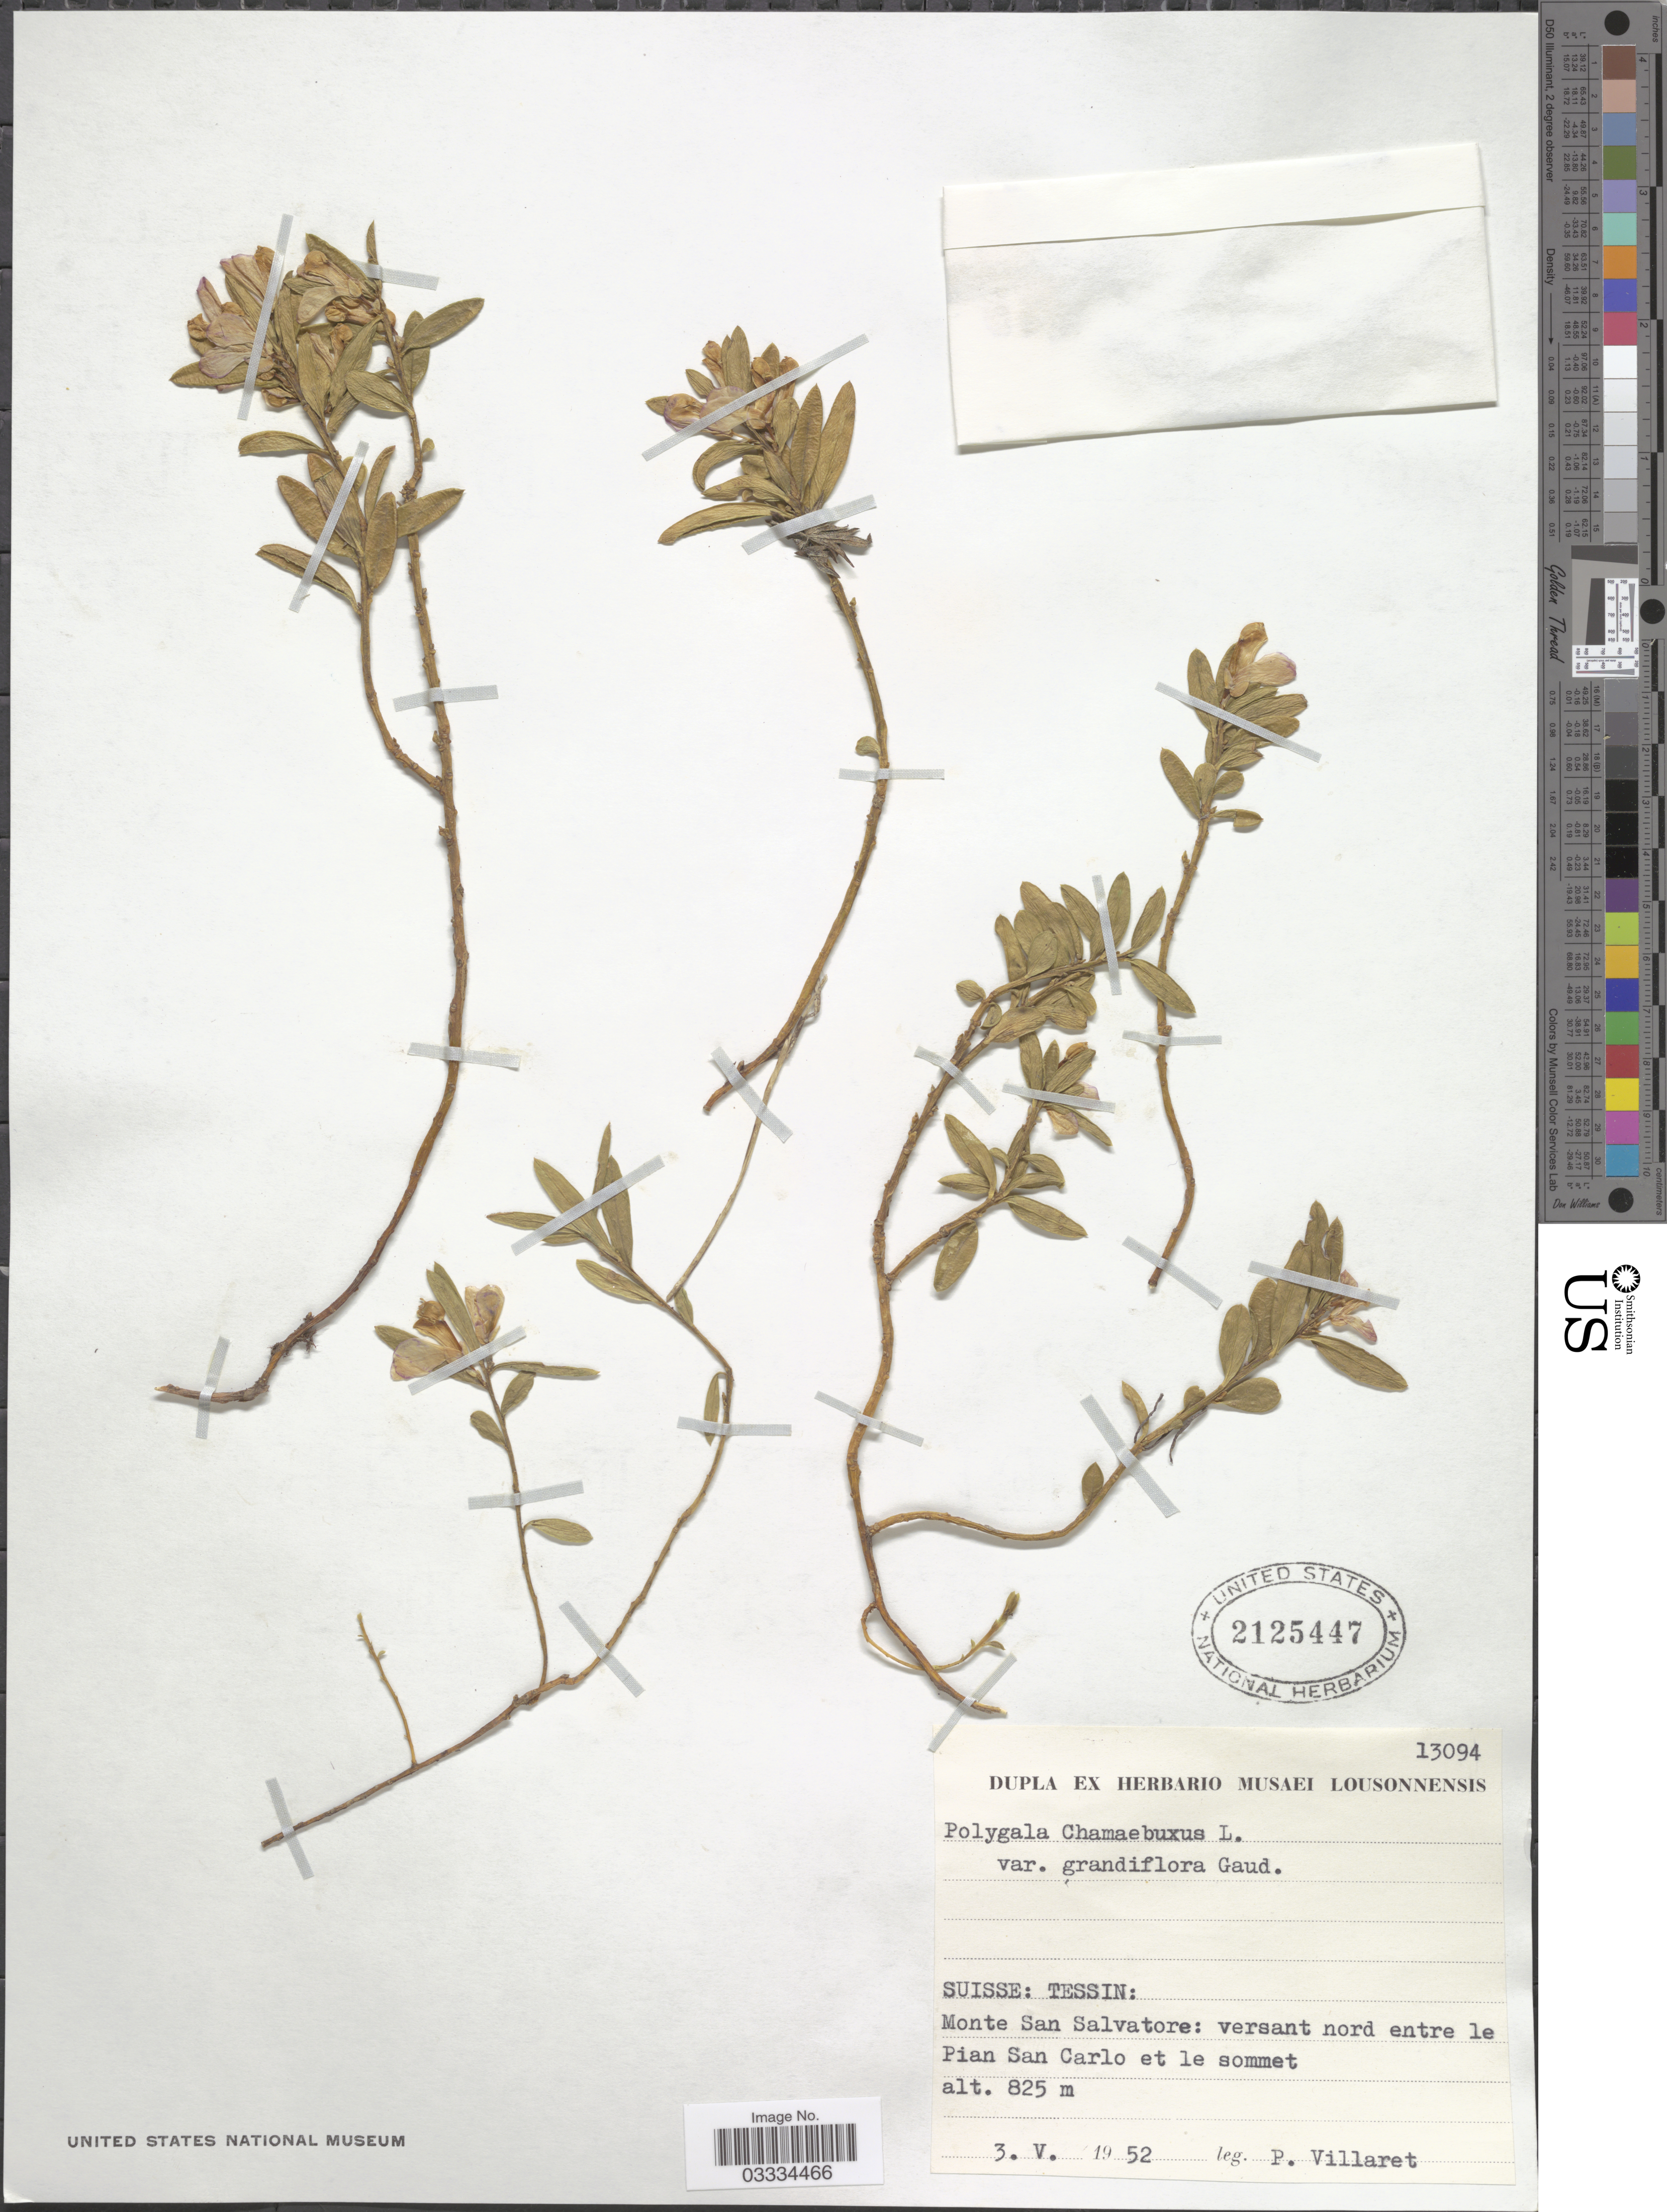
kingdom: Plantae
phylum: Tracheophyta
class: Magnoliopsida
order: Fabales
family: Polygalaceae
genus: Polygaloides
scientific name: Polygaloides chamaebuxus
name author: (L.) O. Schwarz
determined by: Strong, Mark T., (BOT), Smithsonian Institution - National Museum of Natural History (UNITED STATES)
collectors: P. Villaret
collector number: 13094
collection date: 1952-05-03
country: Switzerland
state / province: Ticino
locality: Suisse: Tessin: Monte San Salvatore: versant nord entre le Pian San Carlo et le sommet.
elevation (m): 825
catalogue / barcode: US 2125447